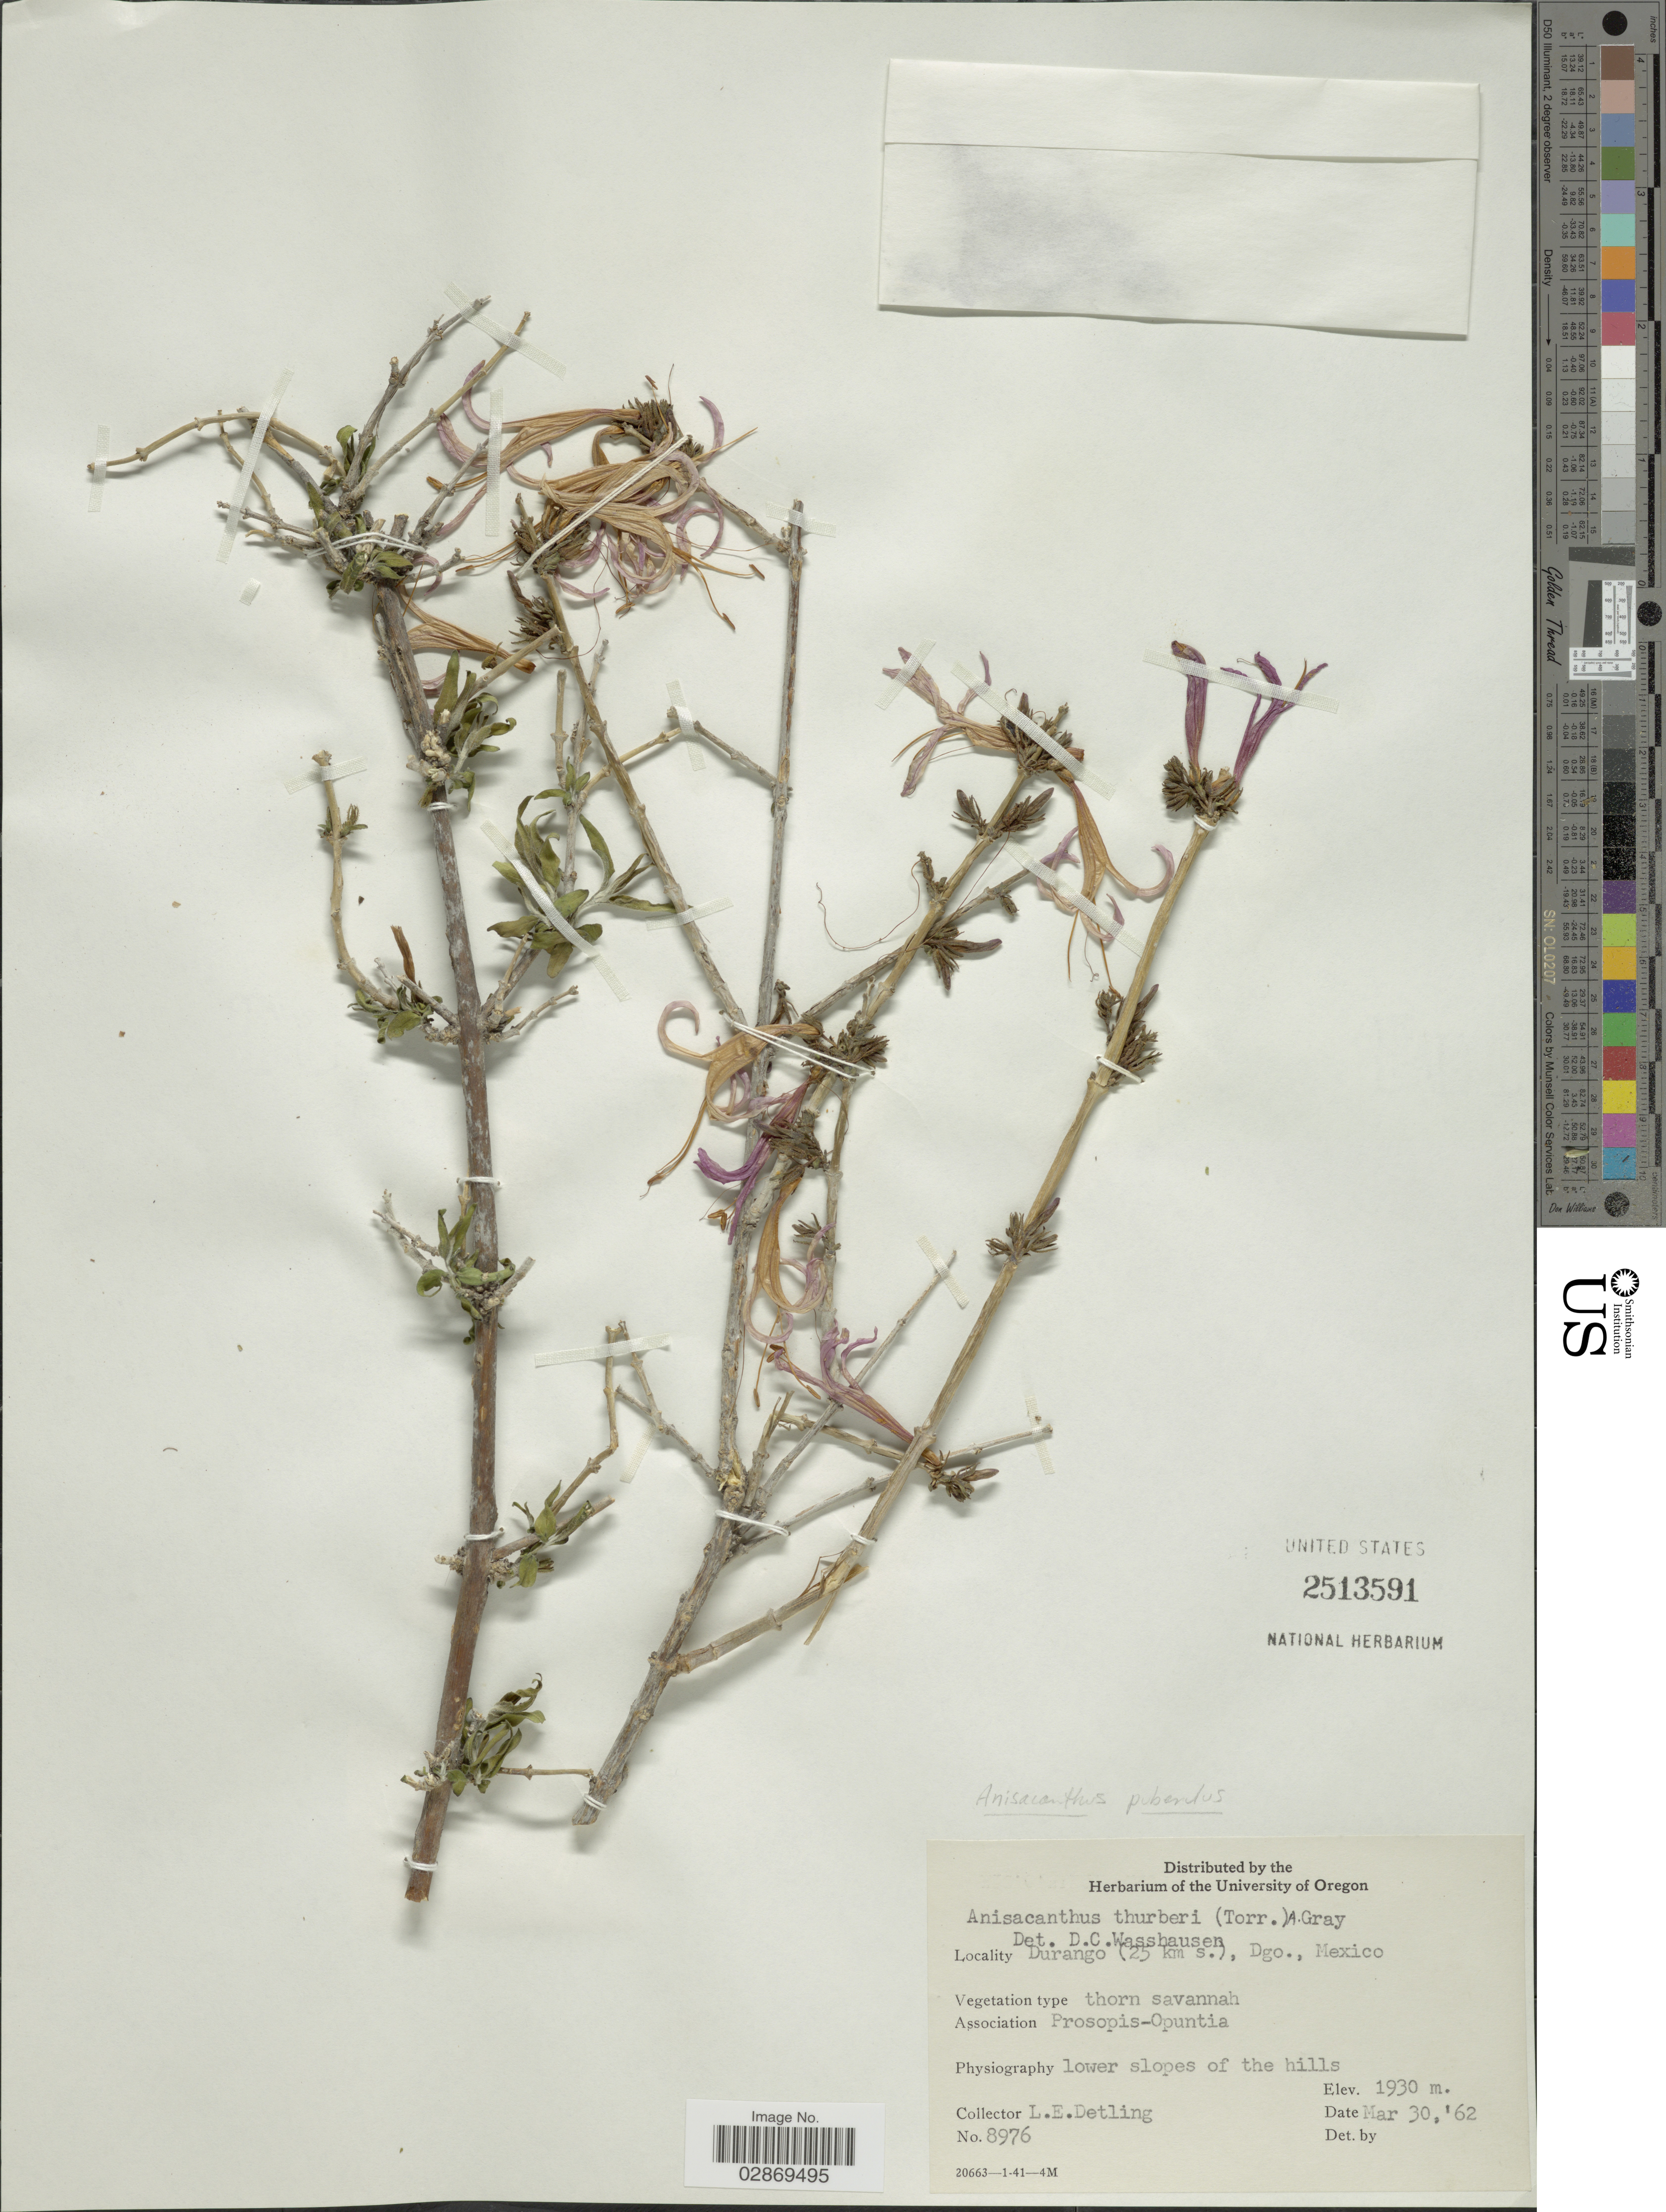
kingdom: Plantae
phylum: Tracheophyta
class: Magnoliopsida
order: Lamiales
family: Acanthaceae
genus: Anisacanthus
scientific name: Anisacanthus puberulus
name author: (Torr.) Henrickson & E.J. Lott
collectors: L. E. Detling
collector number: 8976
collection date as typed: Transcribed d/m/y: 30/3/62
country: Mexico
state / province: Durango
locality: Durango (25 km s.), Dgo., Mexico.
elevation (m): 1930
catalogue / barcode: US 2513591